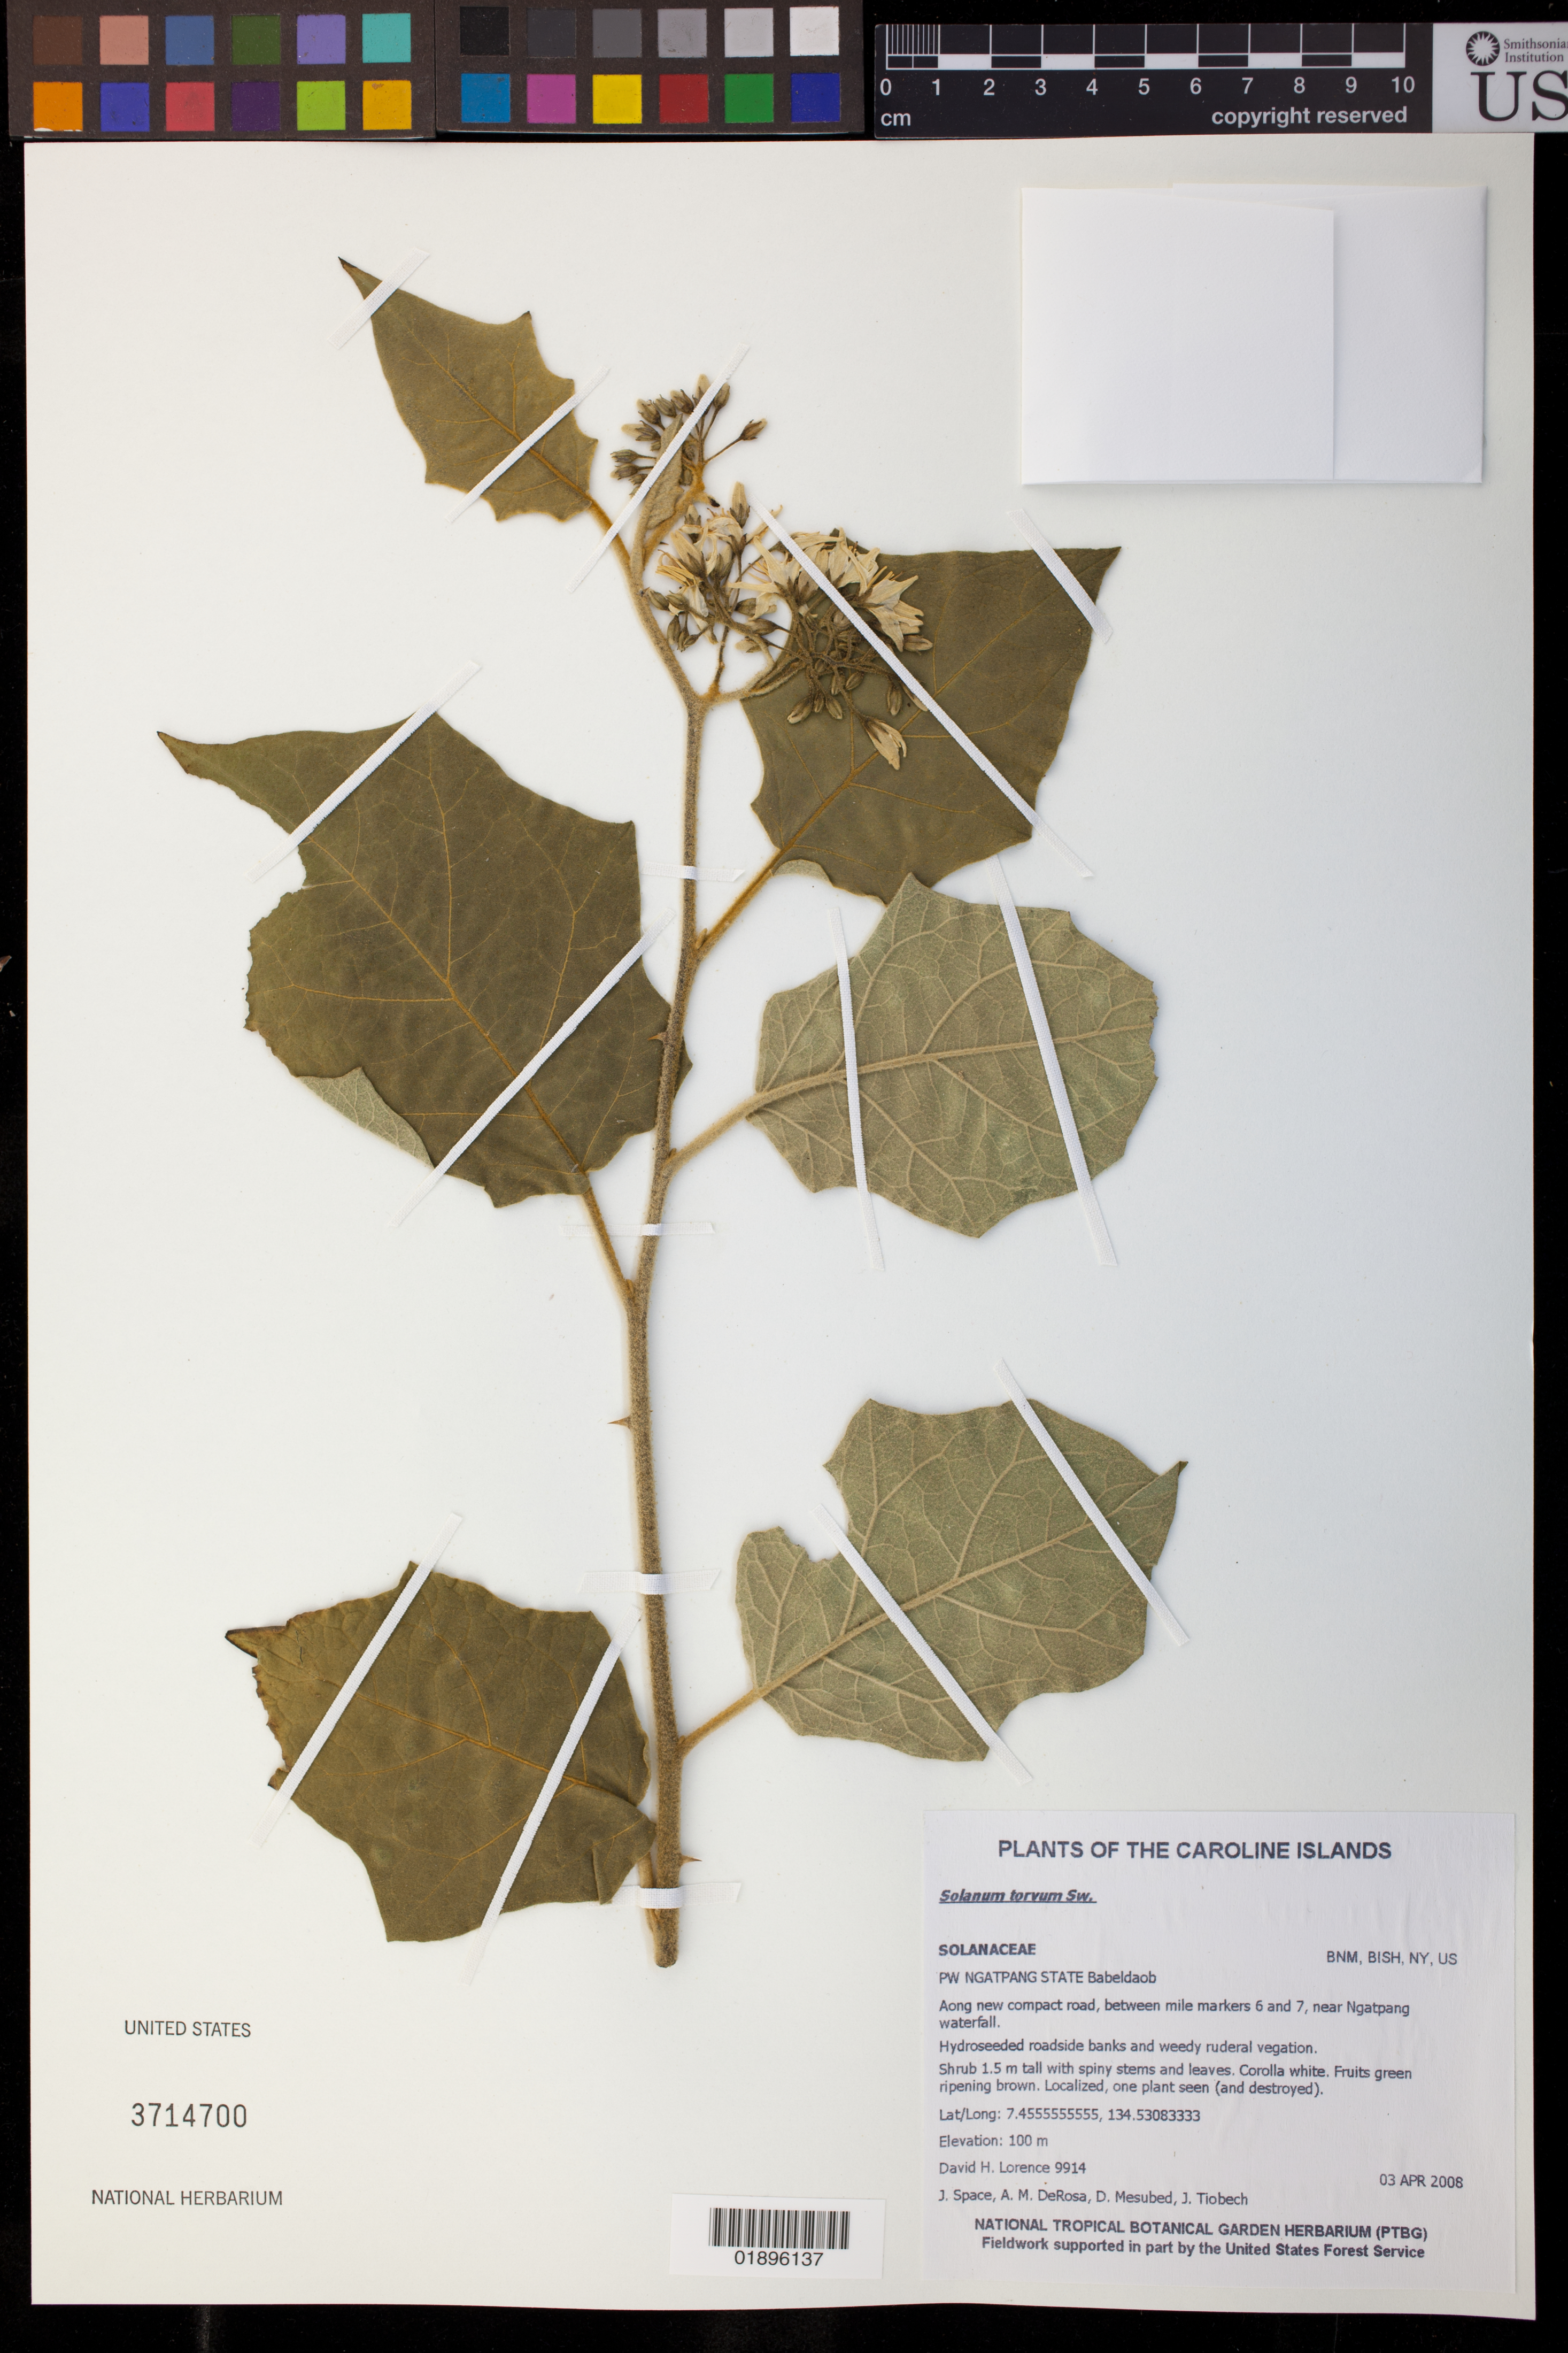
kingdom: Plantae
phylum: Tracheophyta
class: Magnoliopsida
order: Solanales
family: Solanaceae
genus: Solanum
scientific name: Solanum torvum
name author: Sw.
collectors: D. Lorence, J. Space, A. DeRosa, D. Mesubed & J. Tiobech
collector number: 9914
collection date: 2008-04-03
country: Palau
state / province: Ngatpang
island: Babeldaob [Babelthuap]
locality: Along new compact road, between mile markers 6 and 7, near Ngatpang waterfall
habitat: Hydroseeded roadside banks and weedy ruderal vegetation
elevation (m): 100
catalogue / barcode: US 3714700